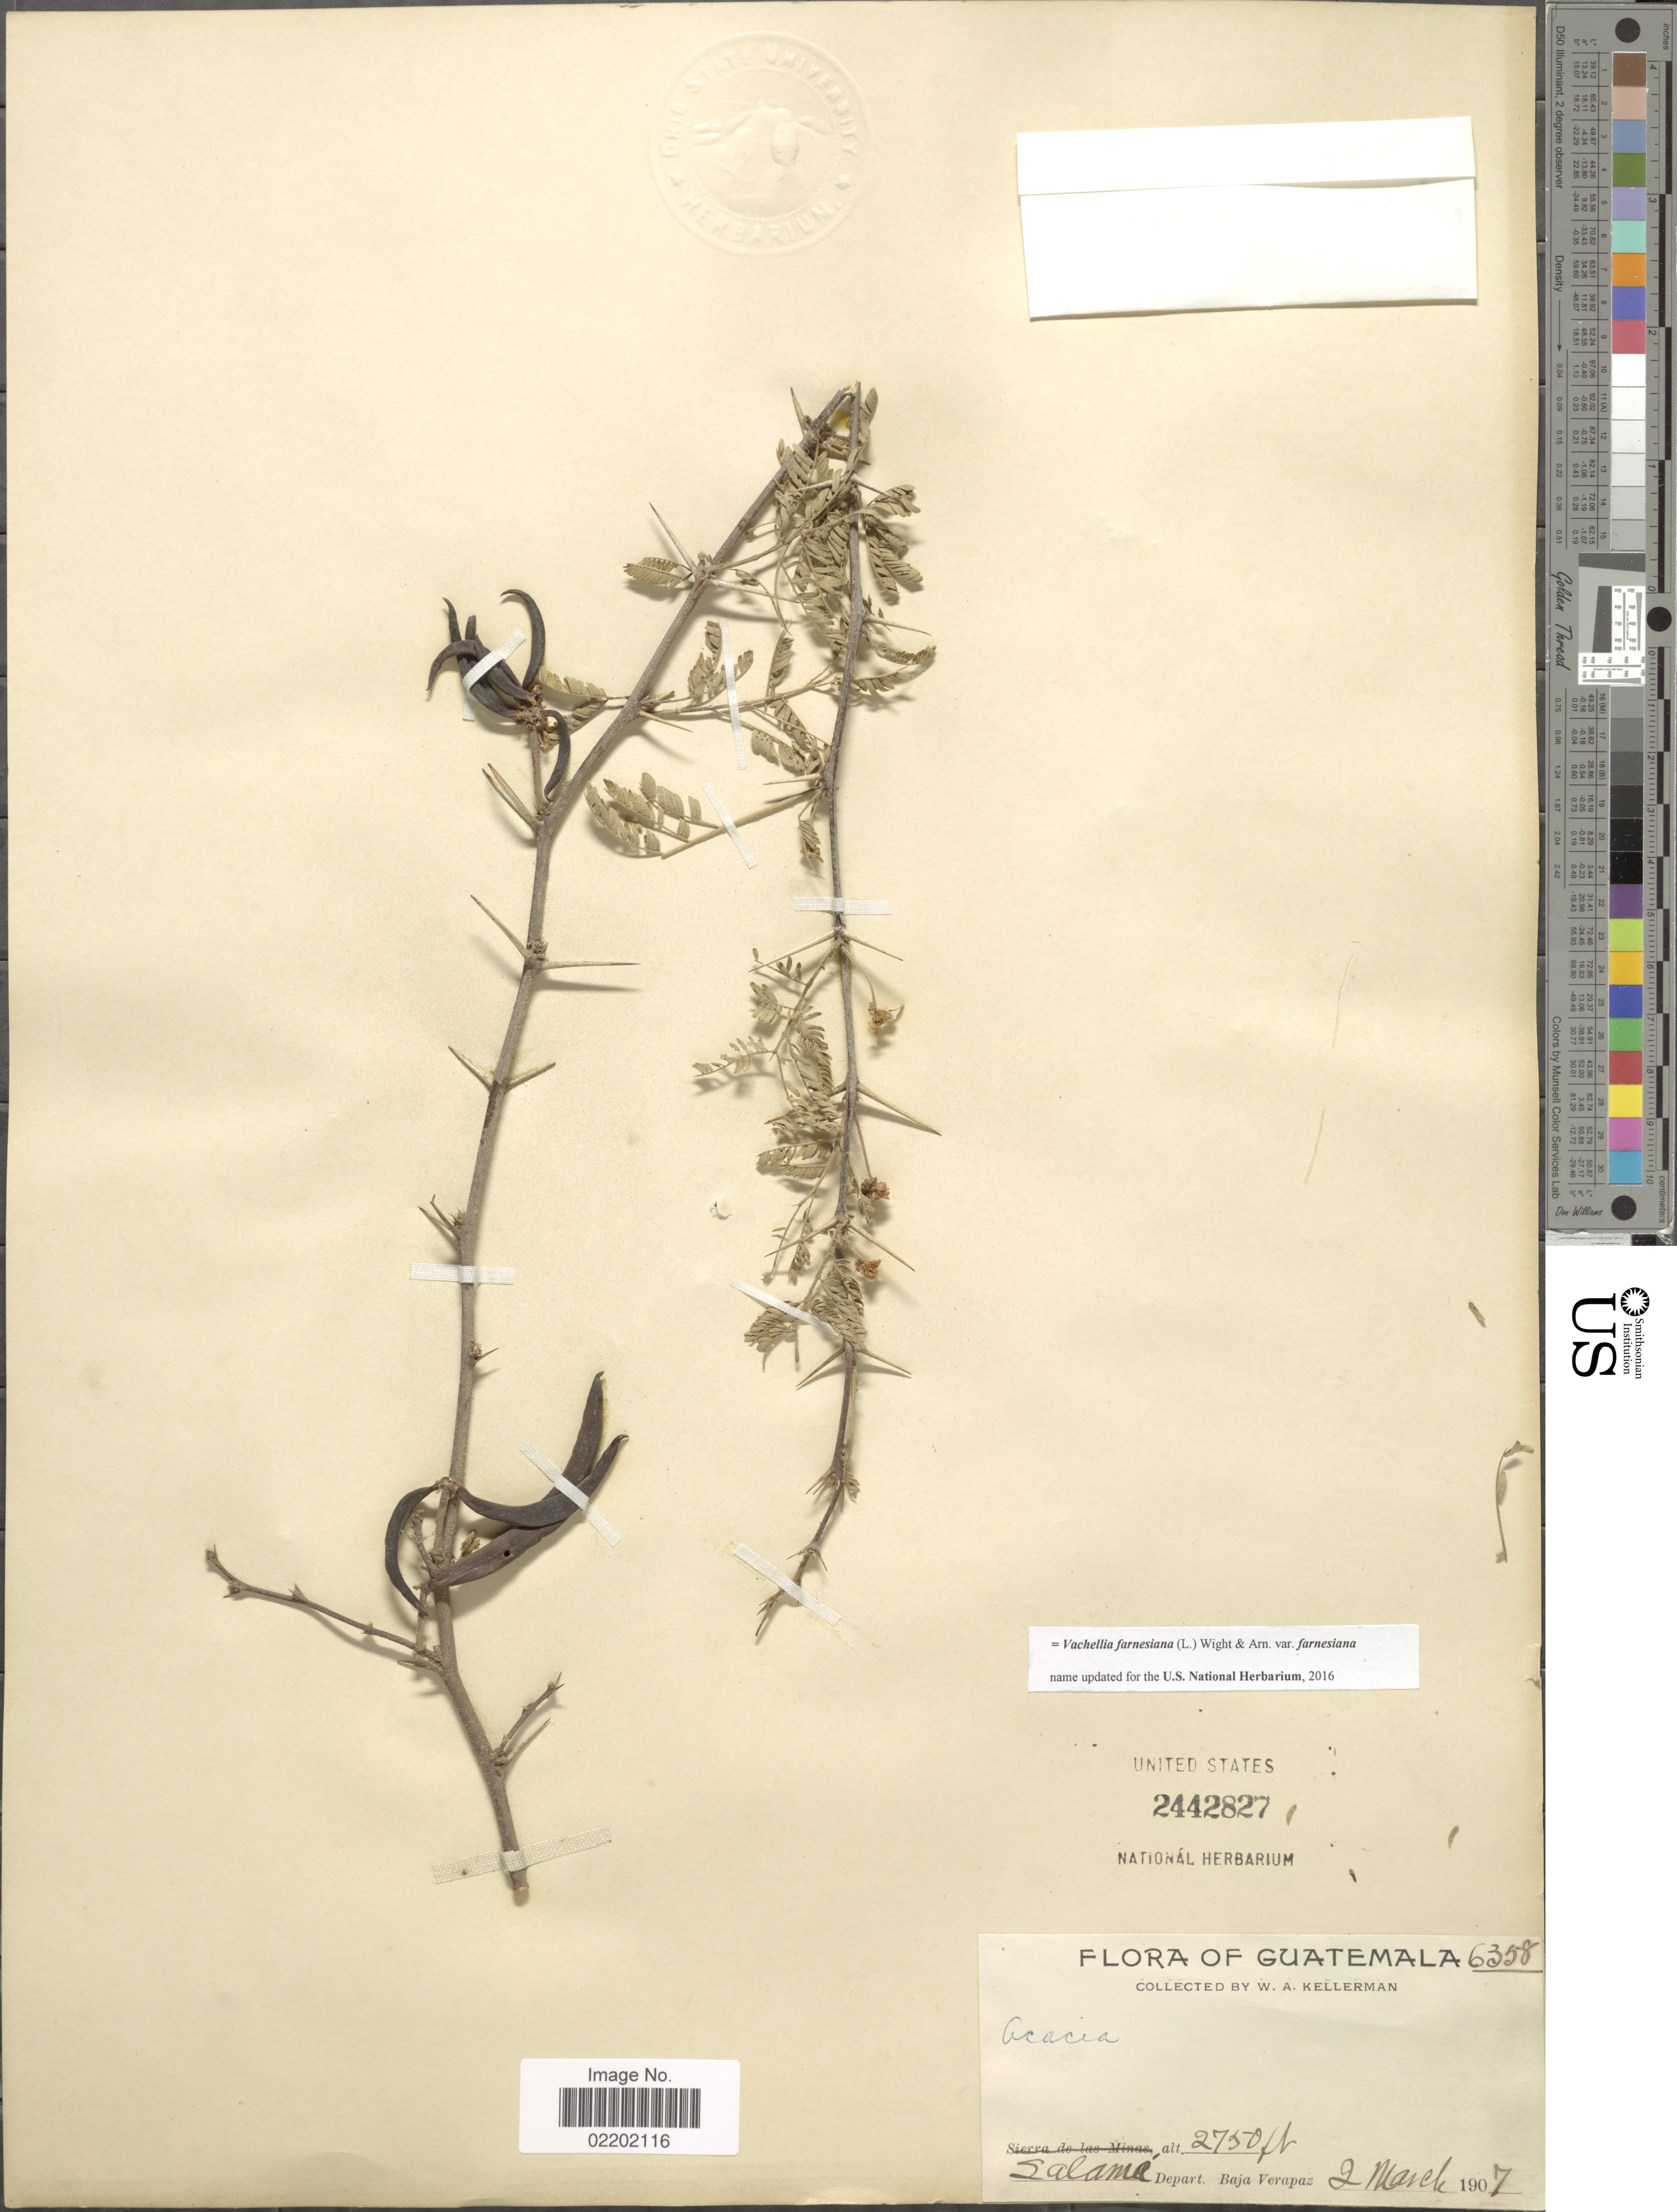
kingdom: Plantae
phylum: Tracheophyta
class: Magnoliopsida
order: Fabales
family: Fabaceae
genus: Vachellia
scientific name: Vachellia farnesiana var. farnesiana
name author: (L.) Wight & Arn.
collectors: W. Kellerman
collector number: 6358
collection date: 1907-03-02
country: Guatemala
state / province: Baja Verapaz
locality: Salamé, Depart. Baja Verapaz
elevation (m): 838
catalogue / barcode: US 2442827